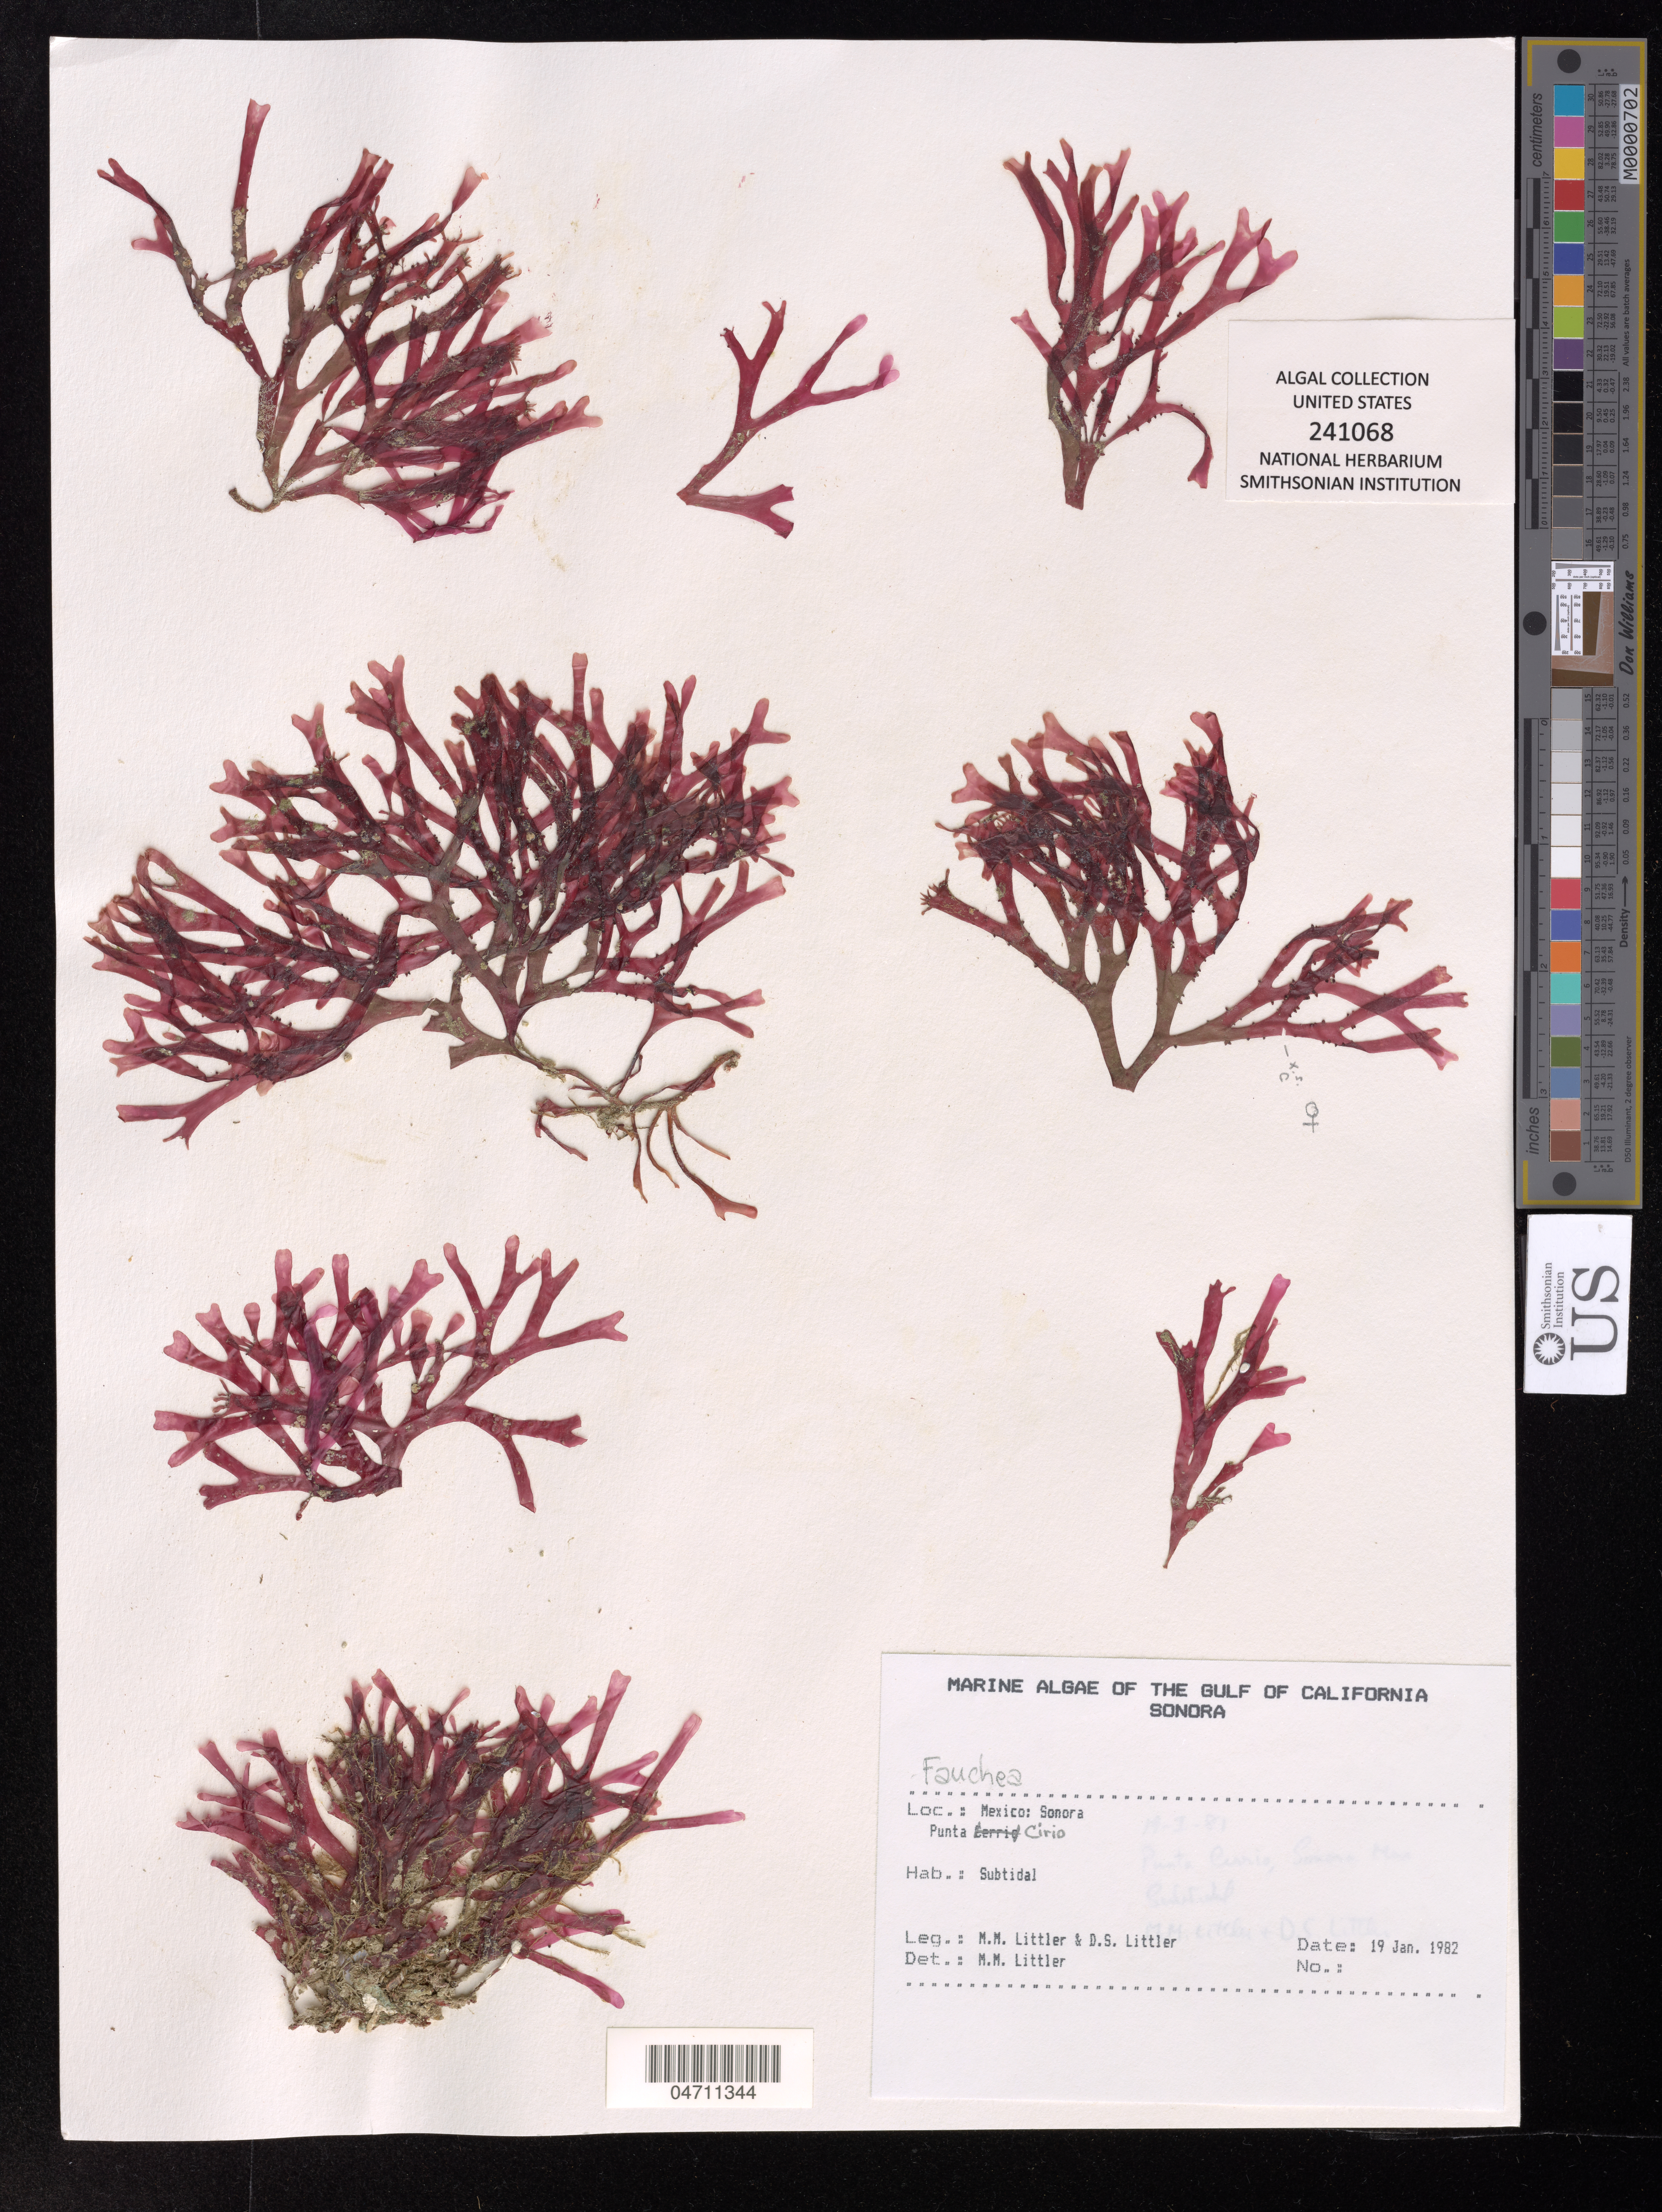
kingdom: Plantae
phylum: Rhodophyta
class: Florideophyceae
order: Rhodymeniales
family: Faucheaceae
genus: Fauchea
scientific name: Fauchea sp.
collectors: M. M. Littler & D. S. Littler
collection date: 1982-01-19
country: Mexico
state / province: Sonora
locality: The Gulf of California, Punta Cirio.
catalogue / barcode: US 241068